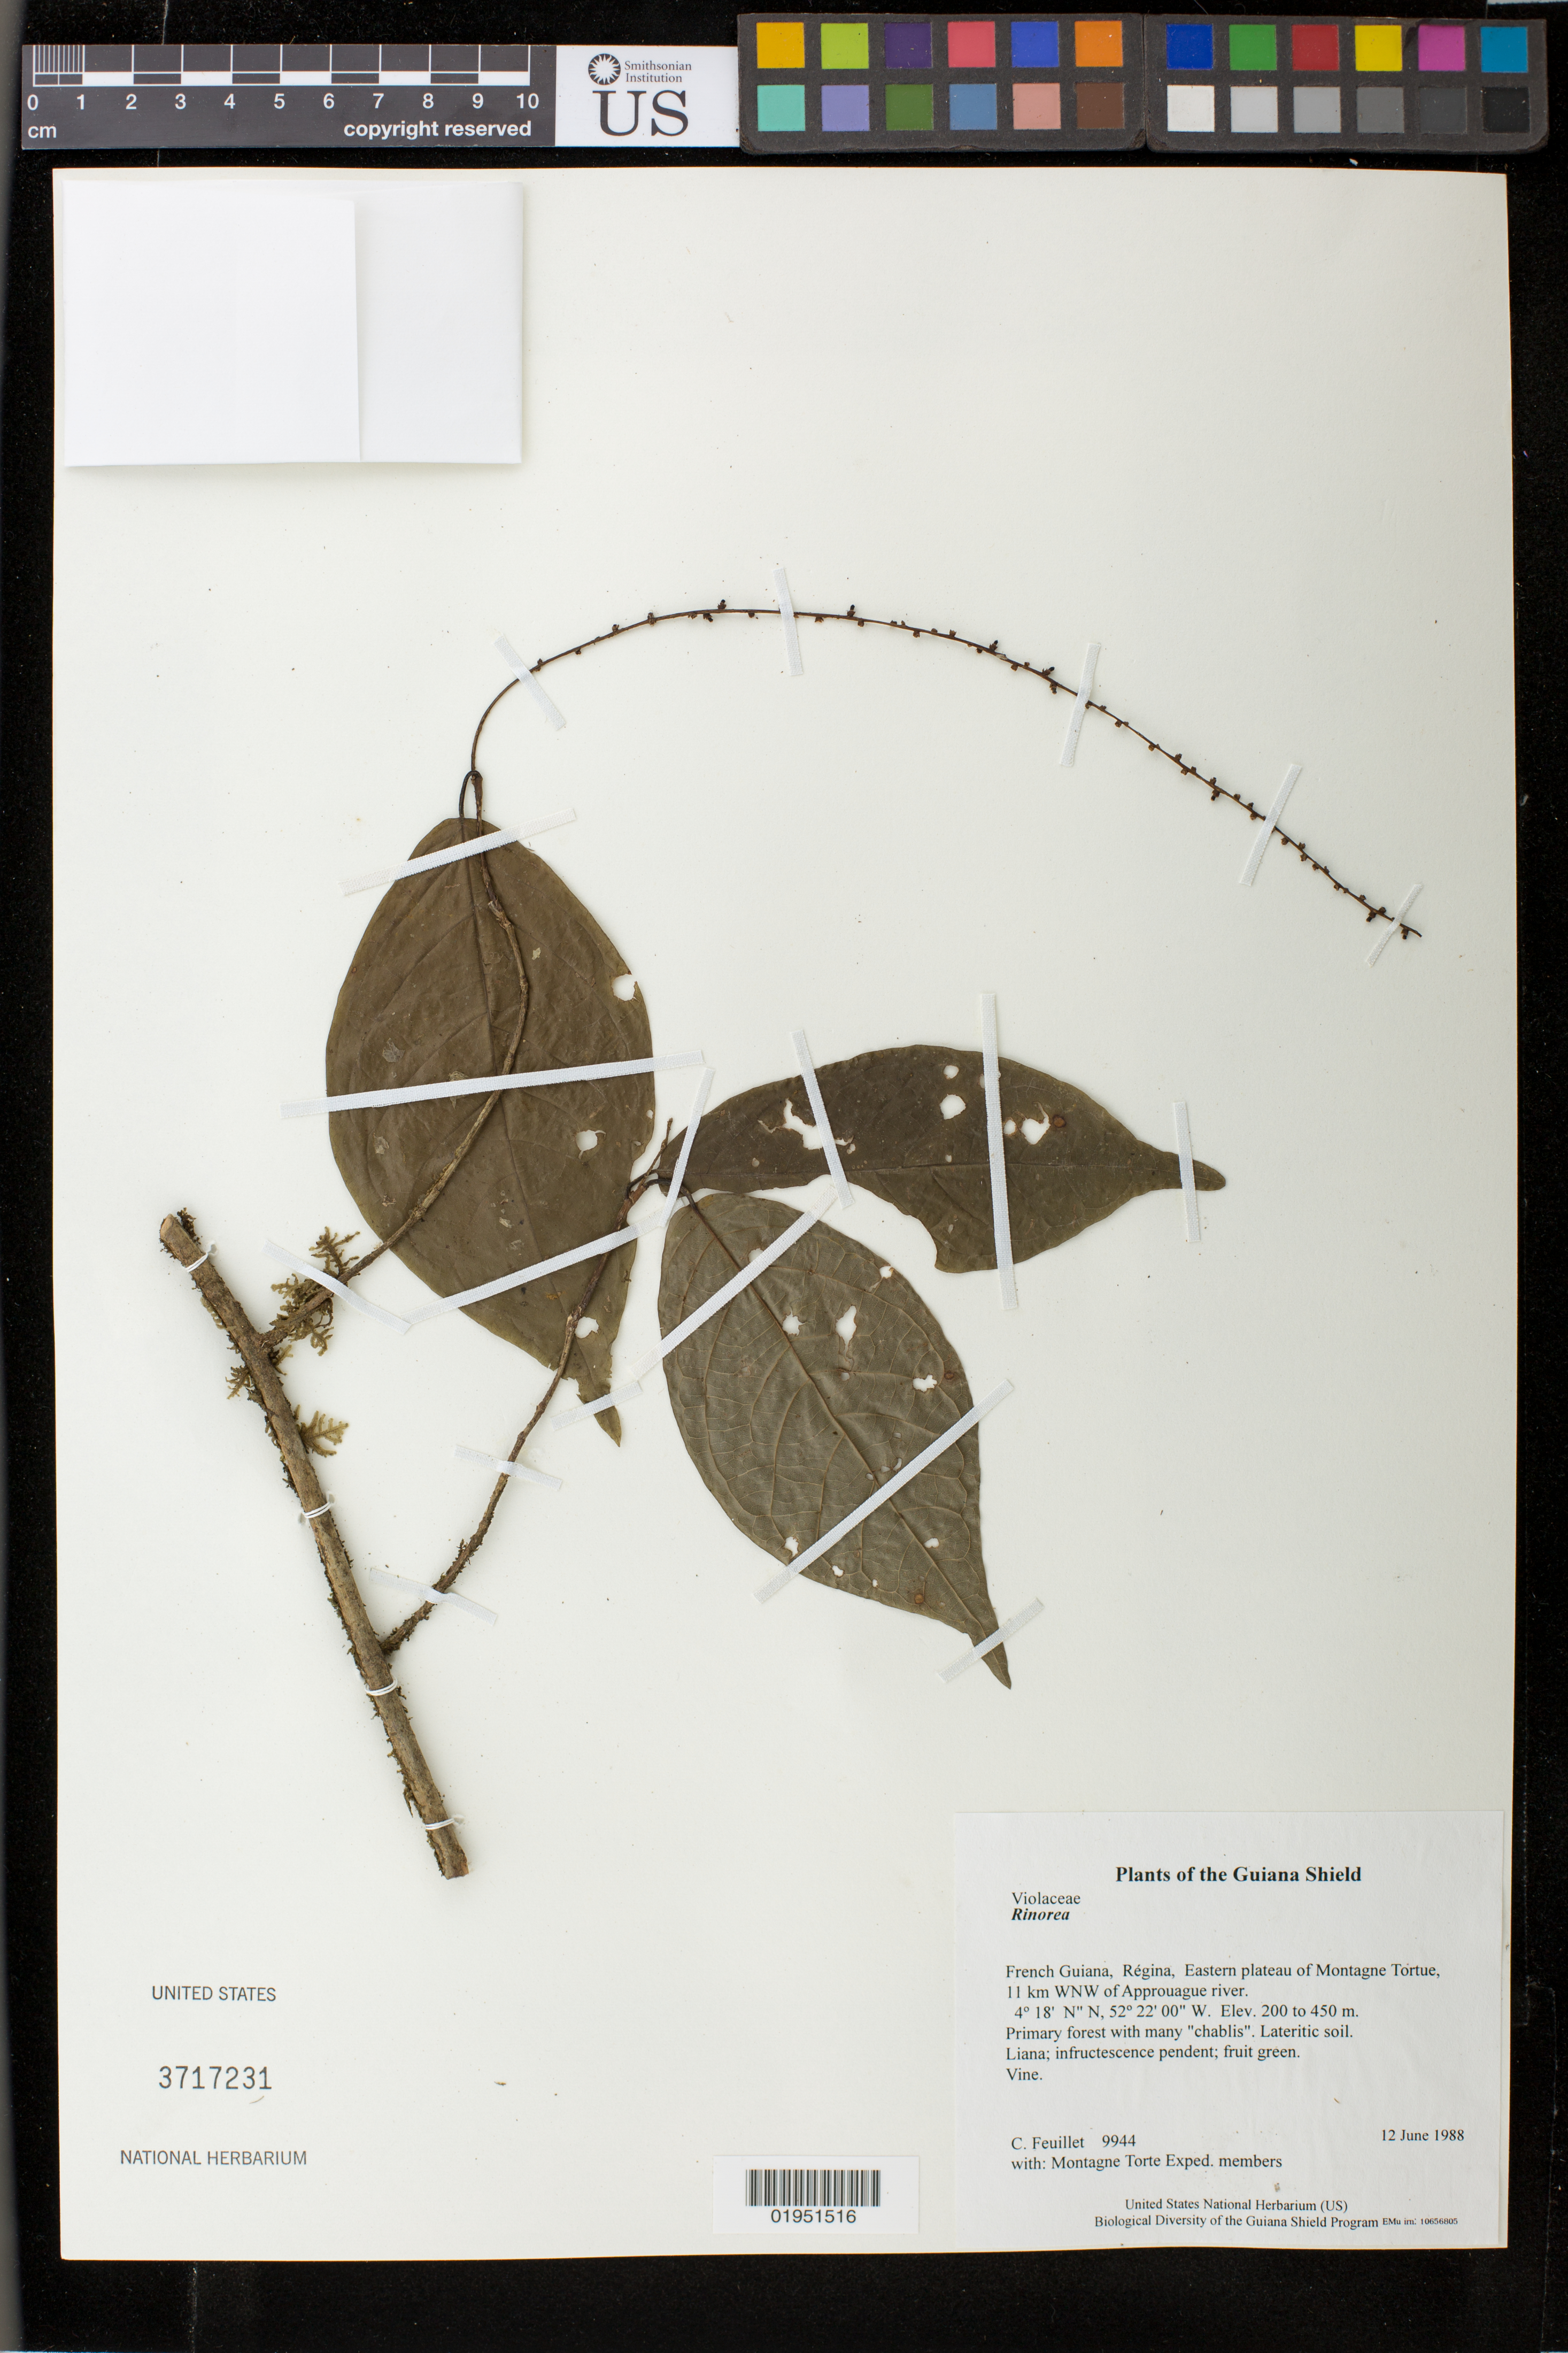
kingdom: Plantae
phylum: Tracheophyta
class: Magnoliopsida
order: Malpighiales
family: Violaceae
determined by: Hoyos-Gomez, S. E.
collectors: C. Feuillet & Montagne Torte Exped. members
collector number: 9944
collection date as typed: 12 June 1988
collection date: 1988-06-12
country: French Guiana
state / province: Cayenne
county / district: Regina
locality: Eastern plateau of Montagne Tortue, 11 km WNW of Approuague river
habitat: Primary forest with many "chablis". Lateritic soil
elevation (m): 200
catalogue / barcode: US 3717231